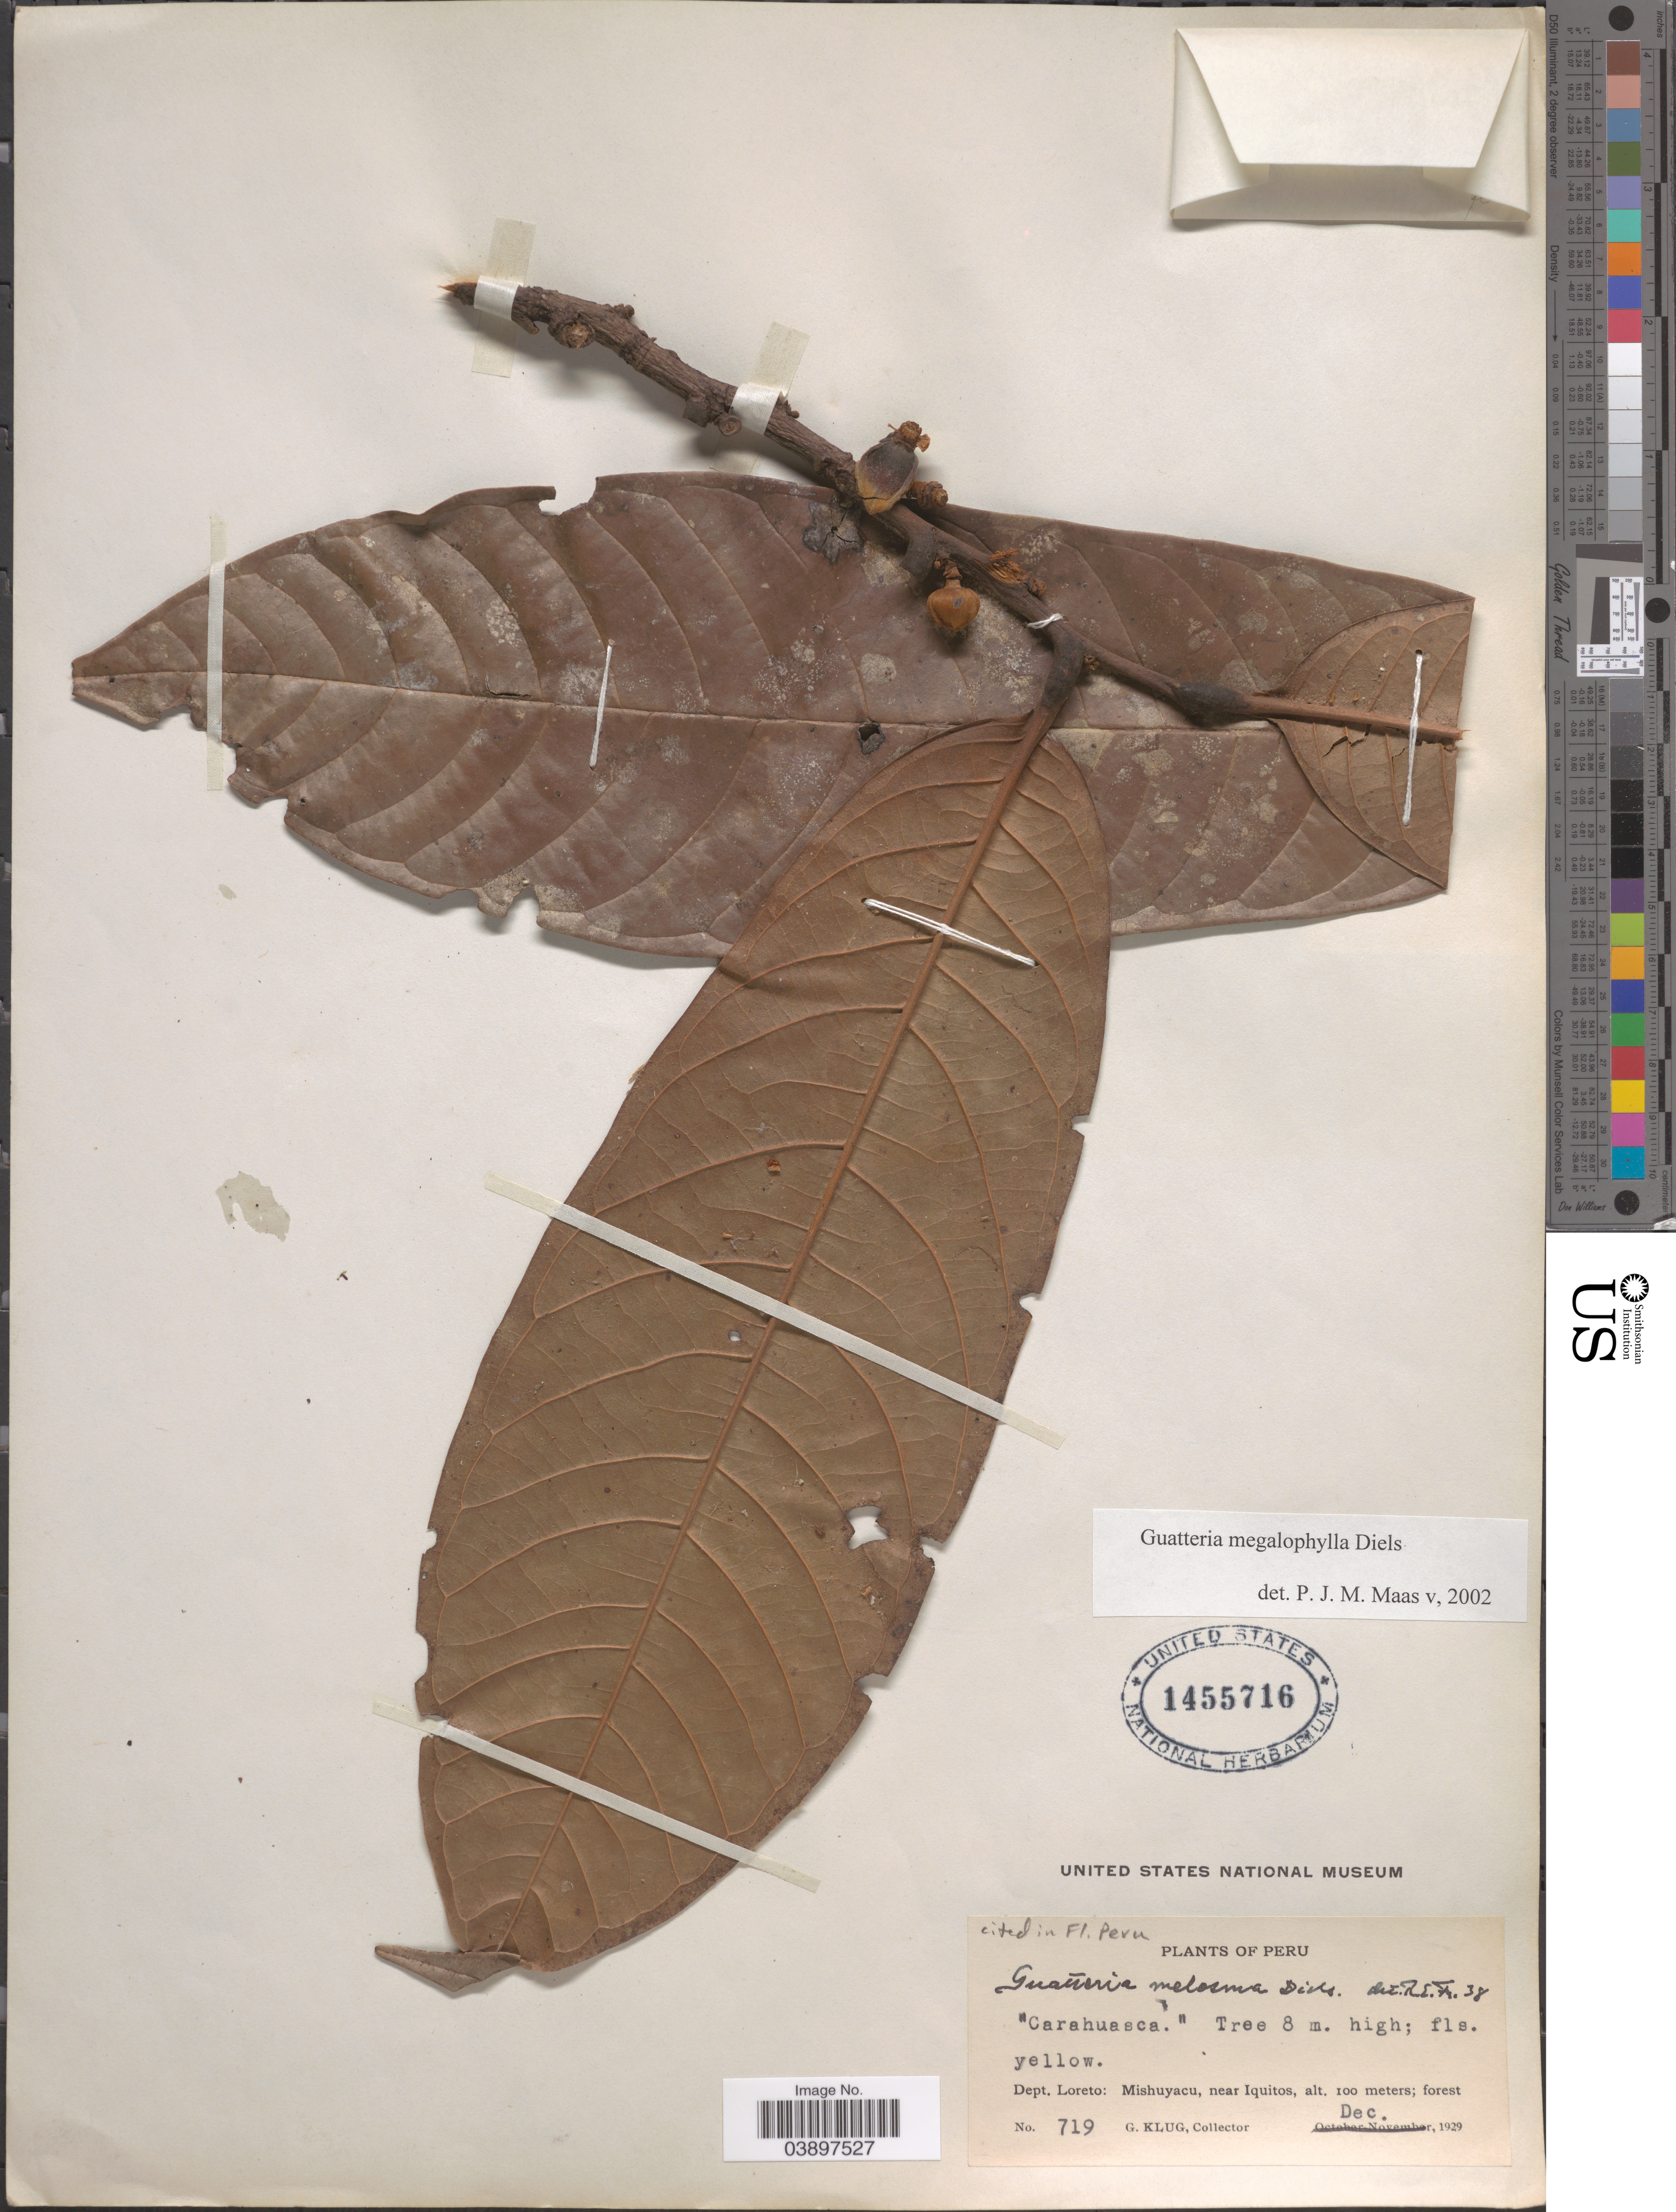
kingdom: Plantae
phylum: Tracheophyta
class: Magnoliopsida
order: Magnoliales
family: Annonaceae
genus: Guatteria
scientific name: Guatteria megalophylla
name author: Diels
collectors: G. Klug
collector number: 719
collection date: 1929-12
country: Peru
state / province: Loreto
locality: Dept. Loreto: Mishuyacu, near Iquitos.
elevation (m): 100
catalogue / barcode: US 1455716